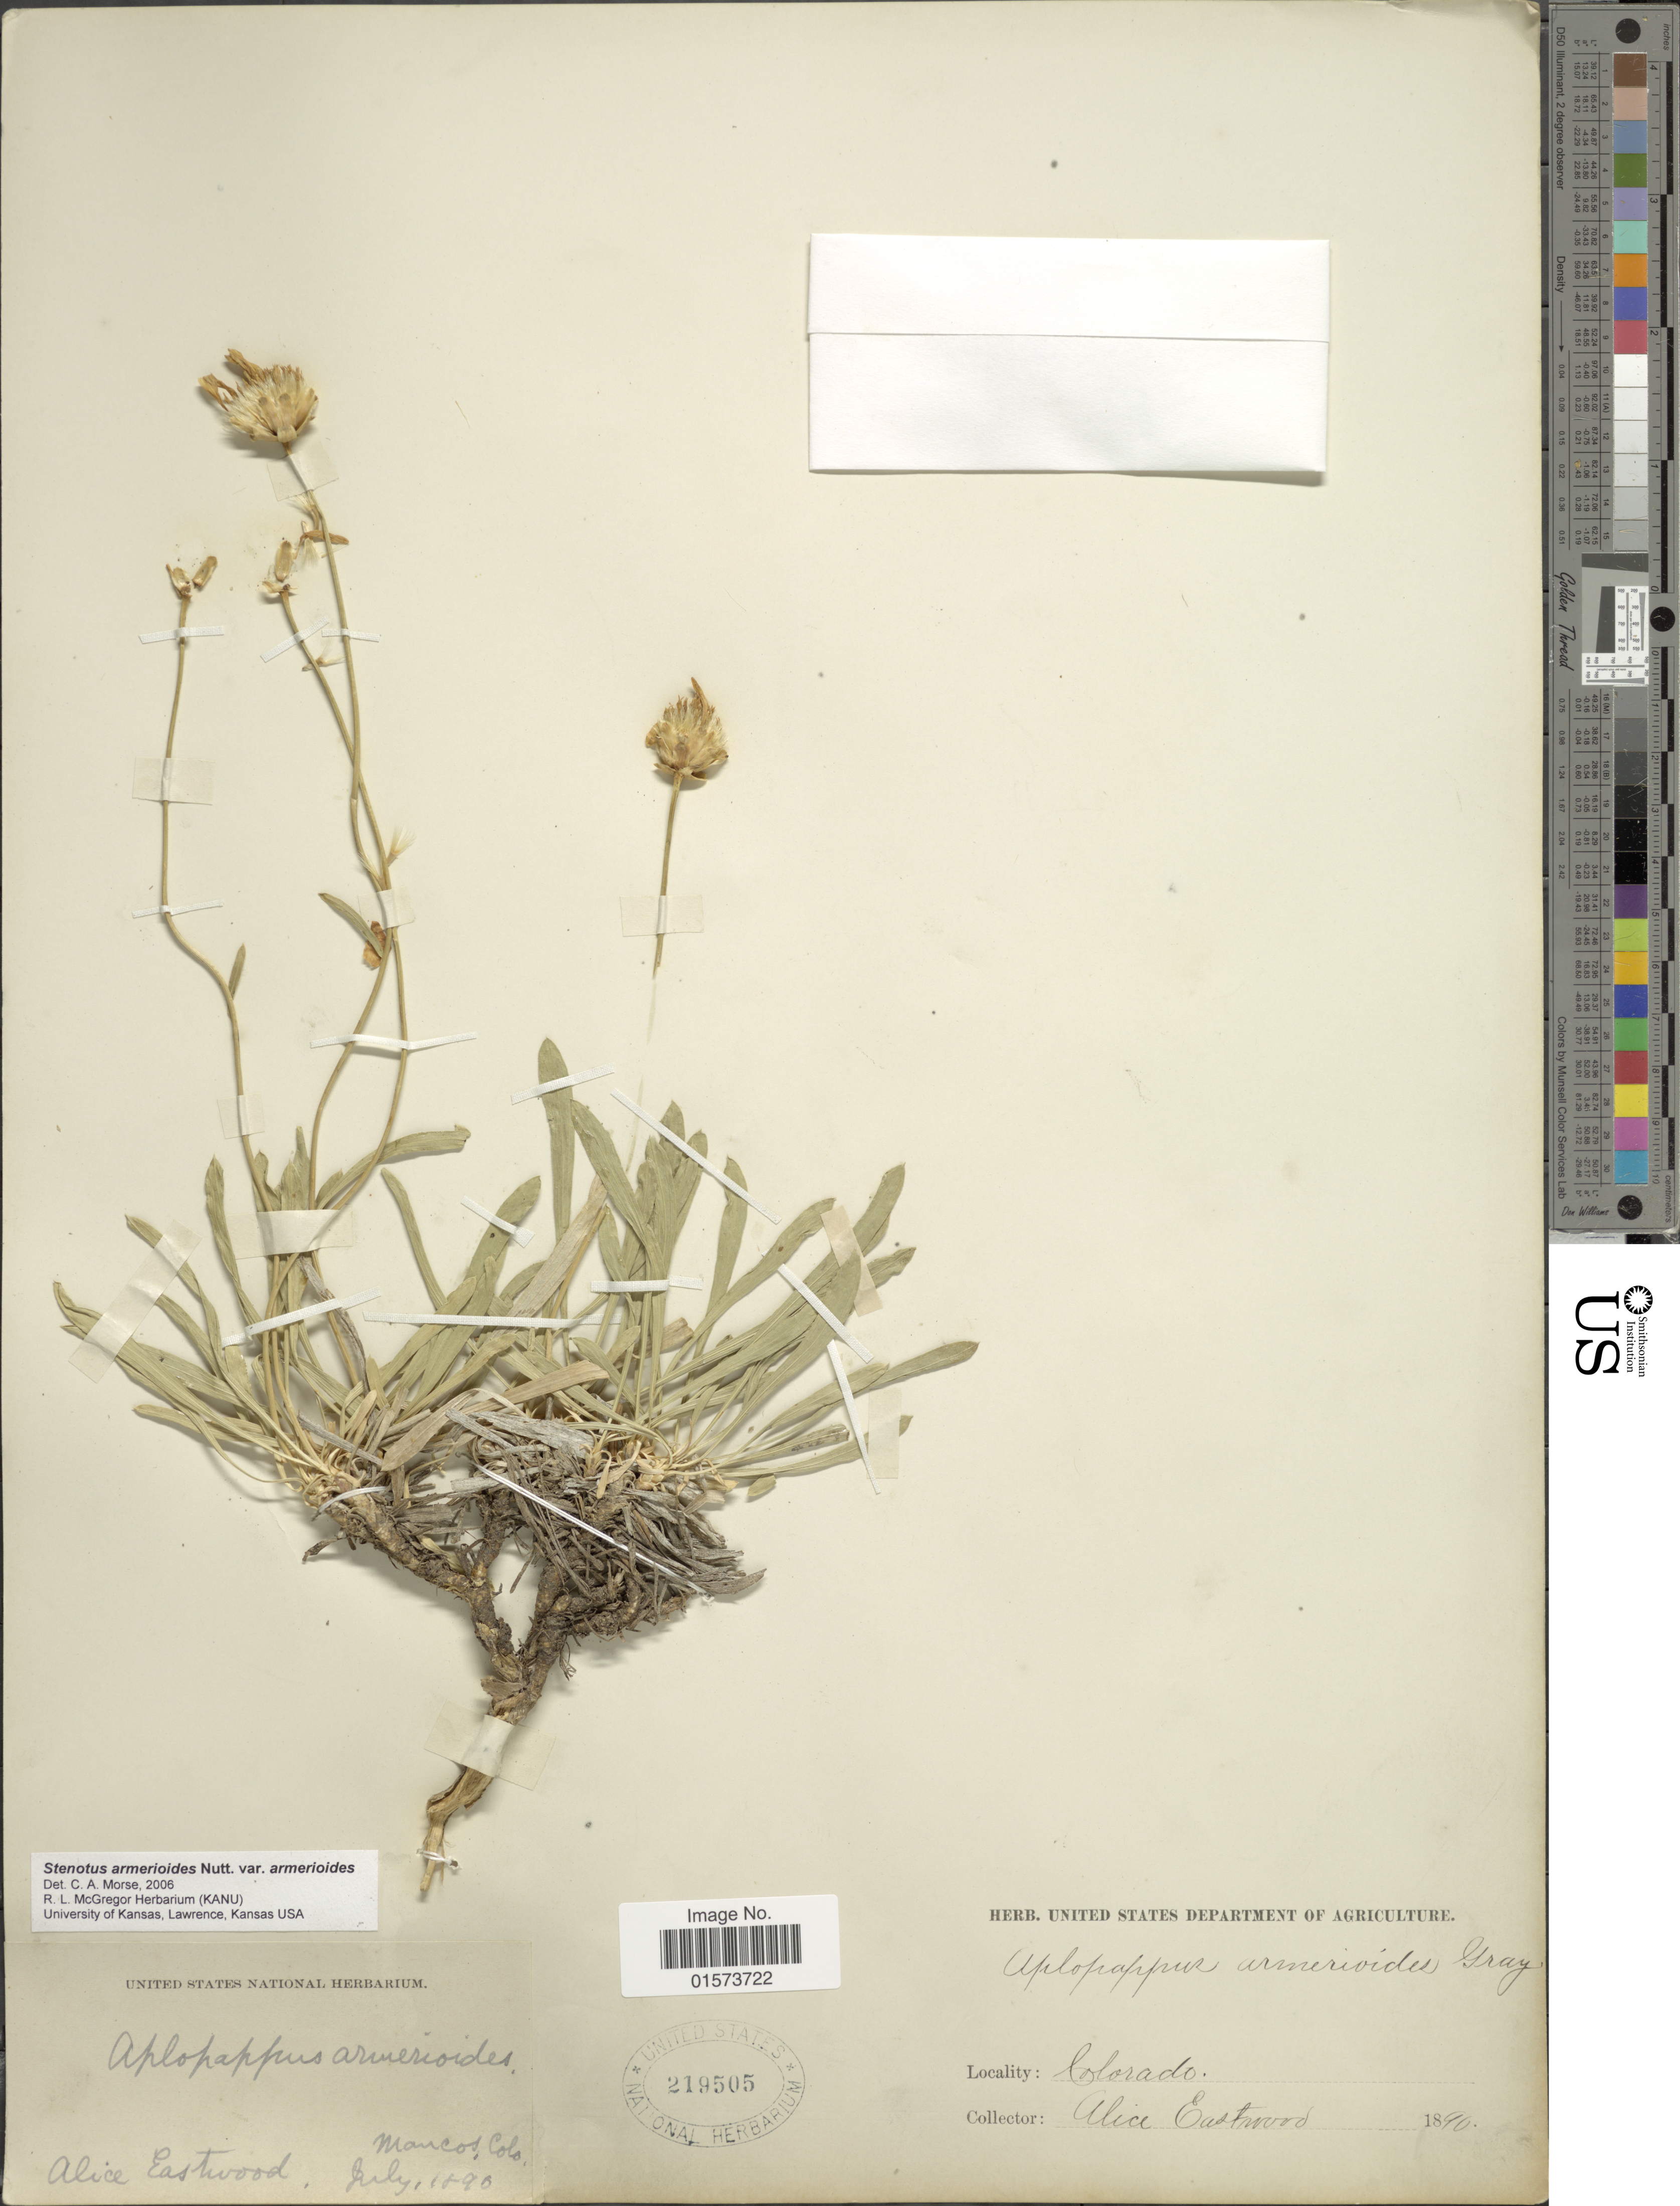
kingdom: Plantae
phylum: Tracheophyta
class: Magnoliopsida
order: Asterales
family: Asteraceae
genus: Stenotus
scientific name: Stenotus armerioides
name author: Nutt.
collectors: A. Eastwood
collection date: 1890-07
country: United States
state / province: Colorado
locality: Mancos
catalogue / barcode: US 219505